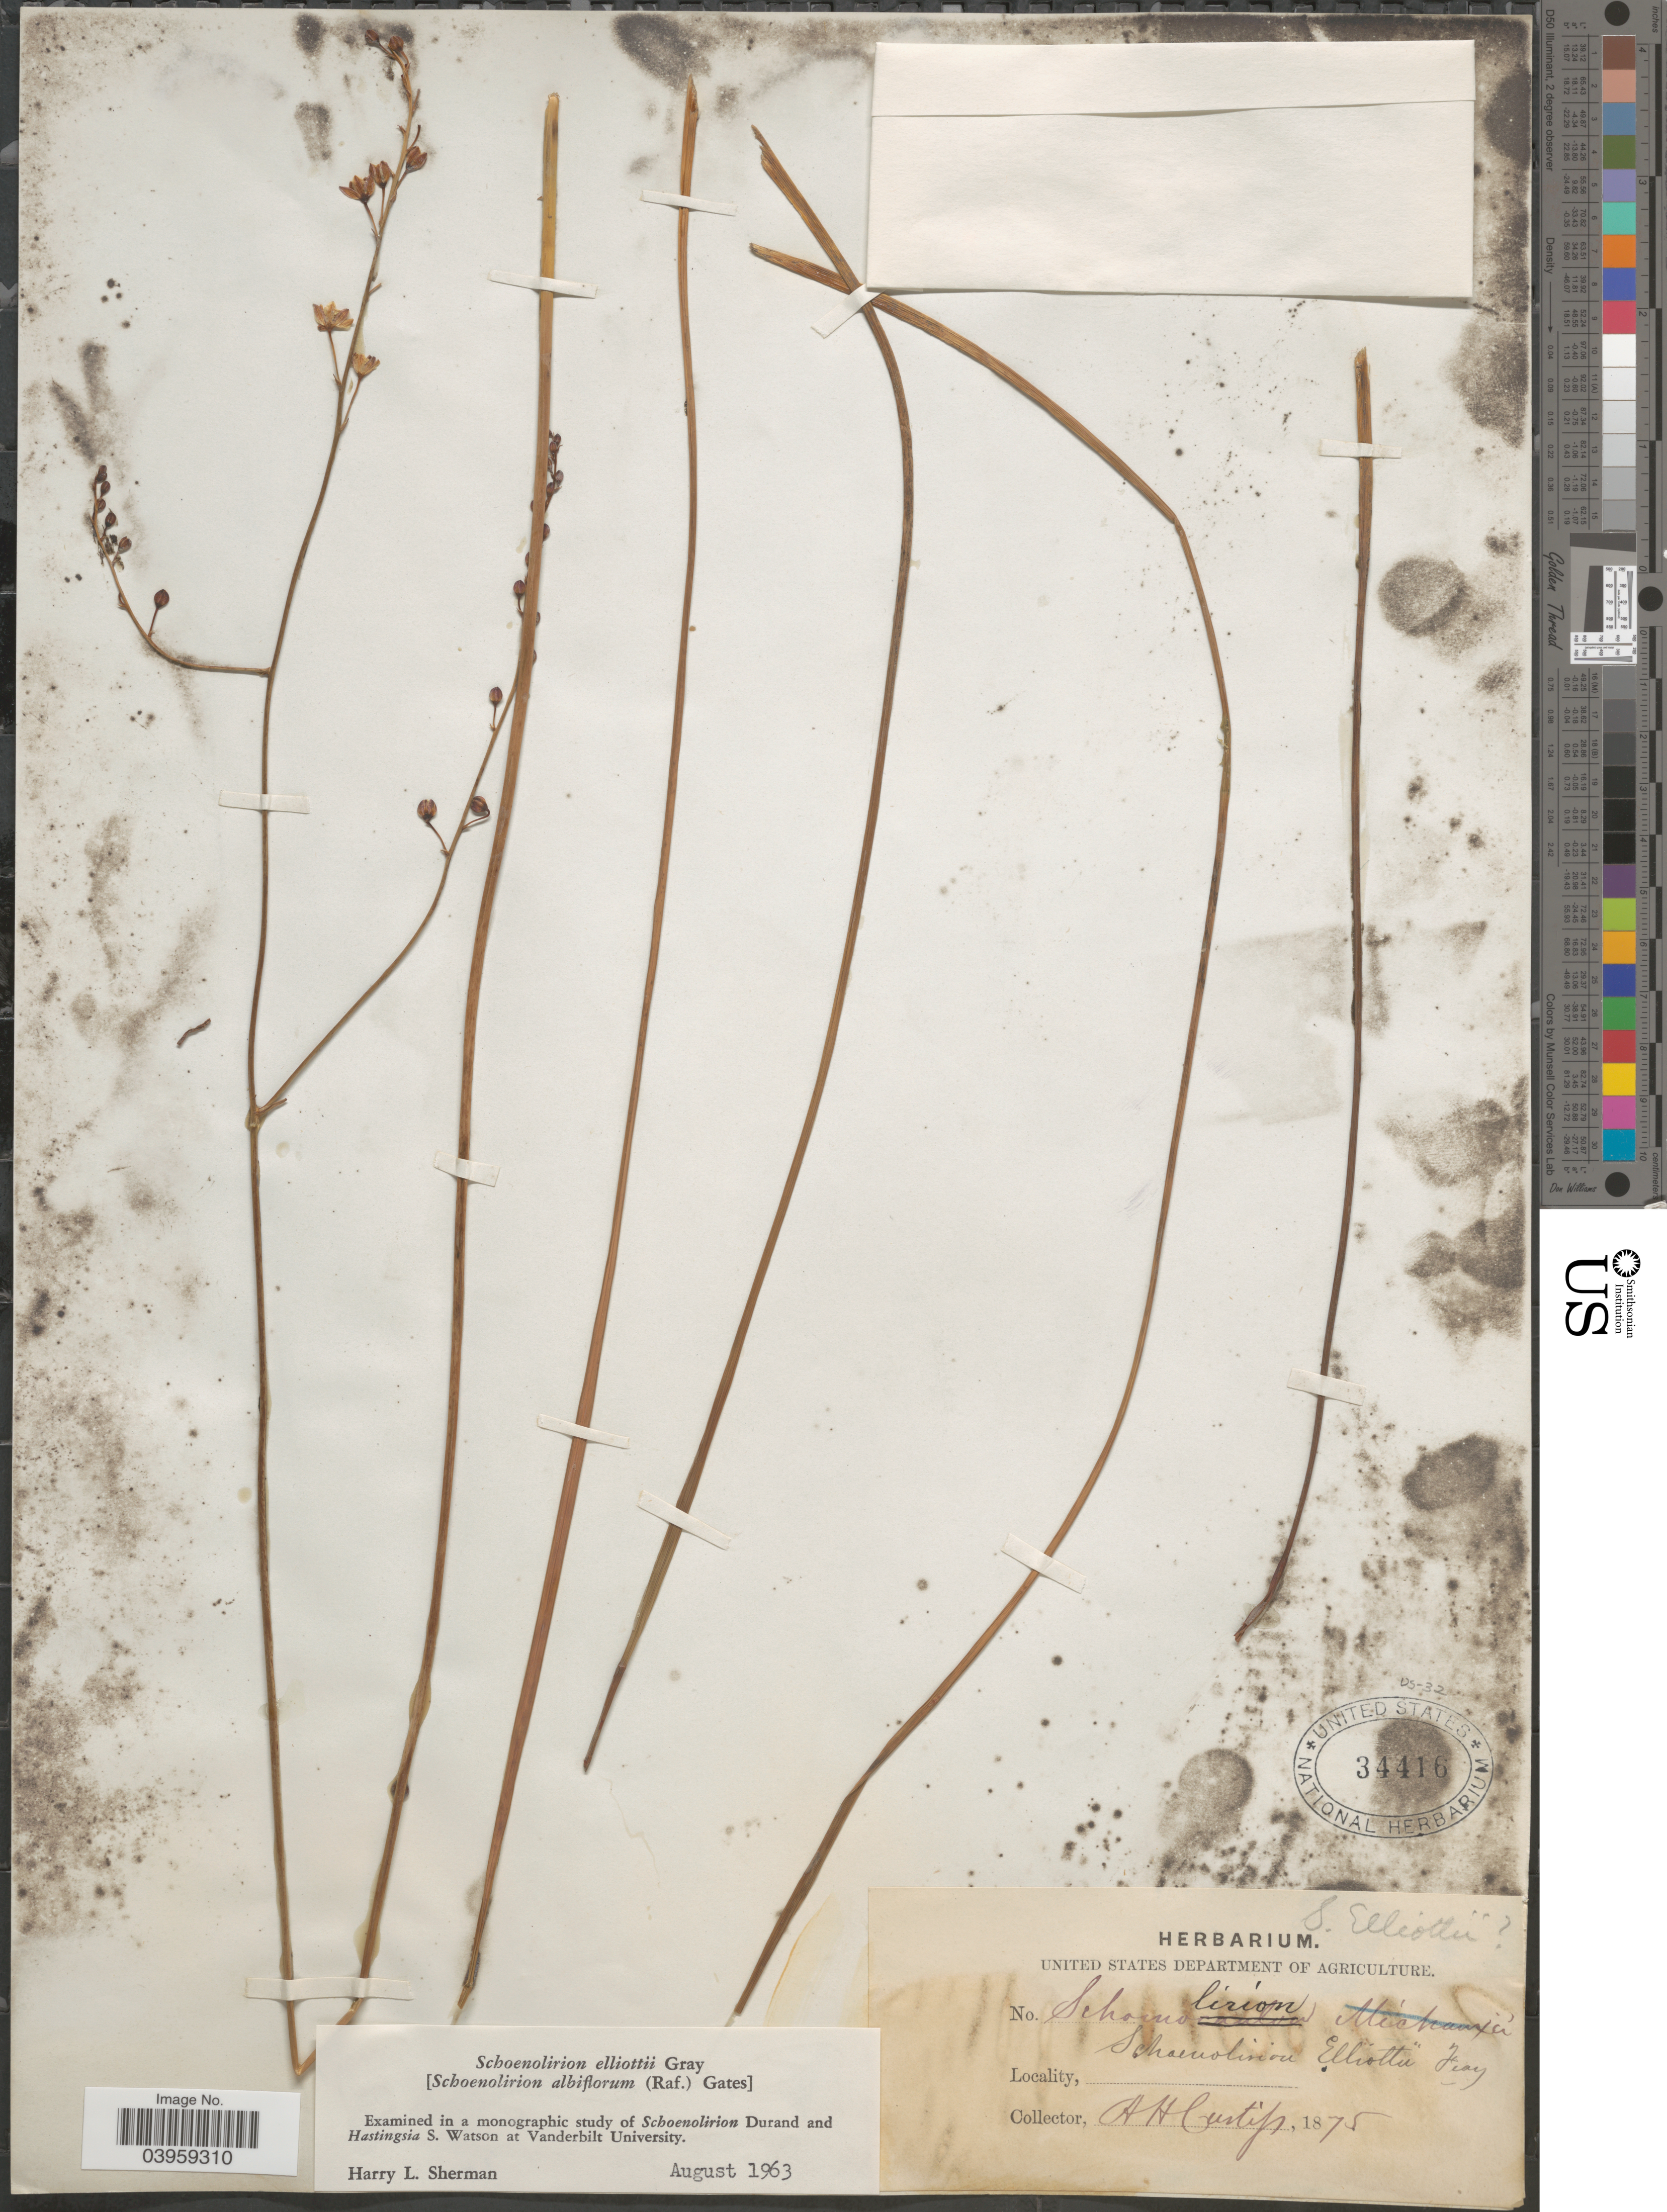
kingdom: Plantae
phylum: Tracheophyta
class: Liliopsida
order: Asparagales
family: Asparagaceae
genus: Schoenolirion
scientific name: Schoenolirion elliottii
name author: A. Gray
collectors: A. H. Curtiss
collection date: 1875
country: United States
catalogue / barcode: US 34416